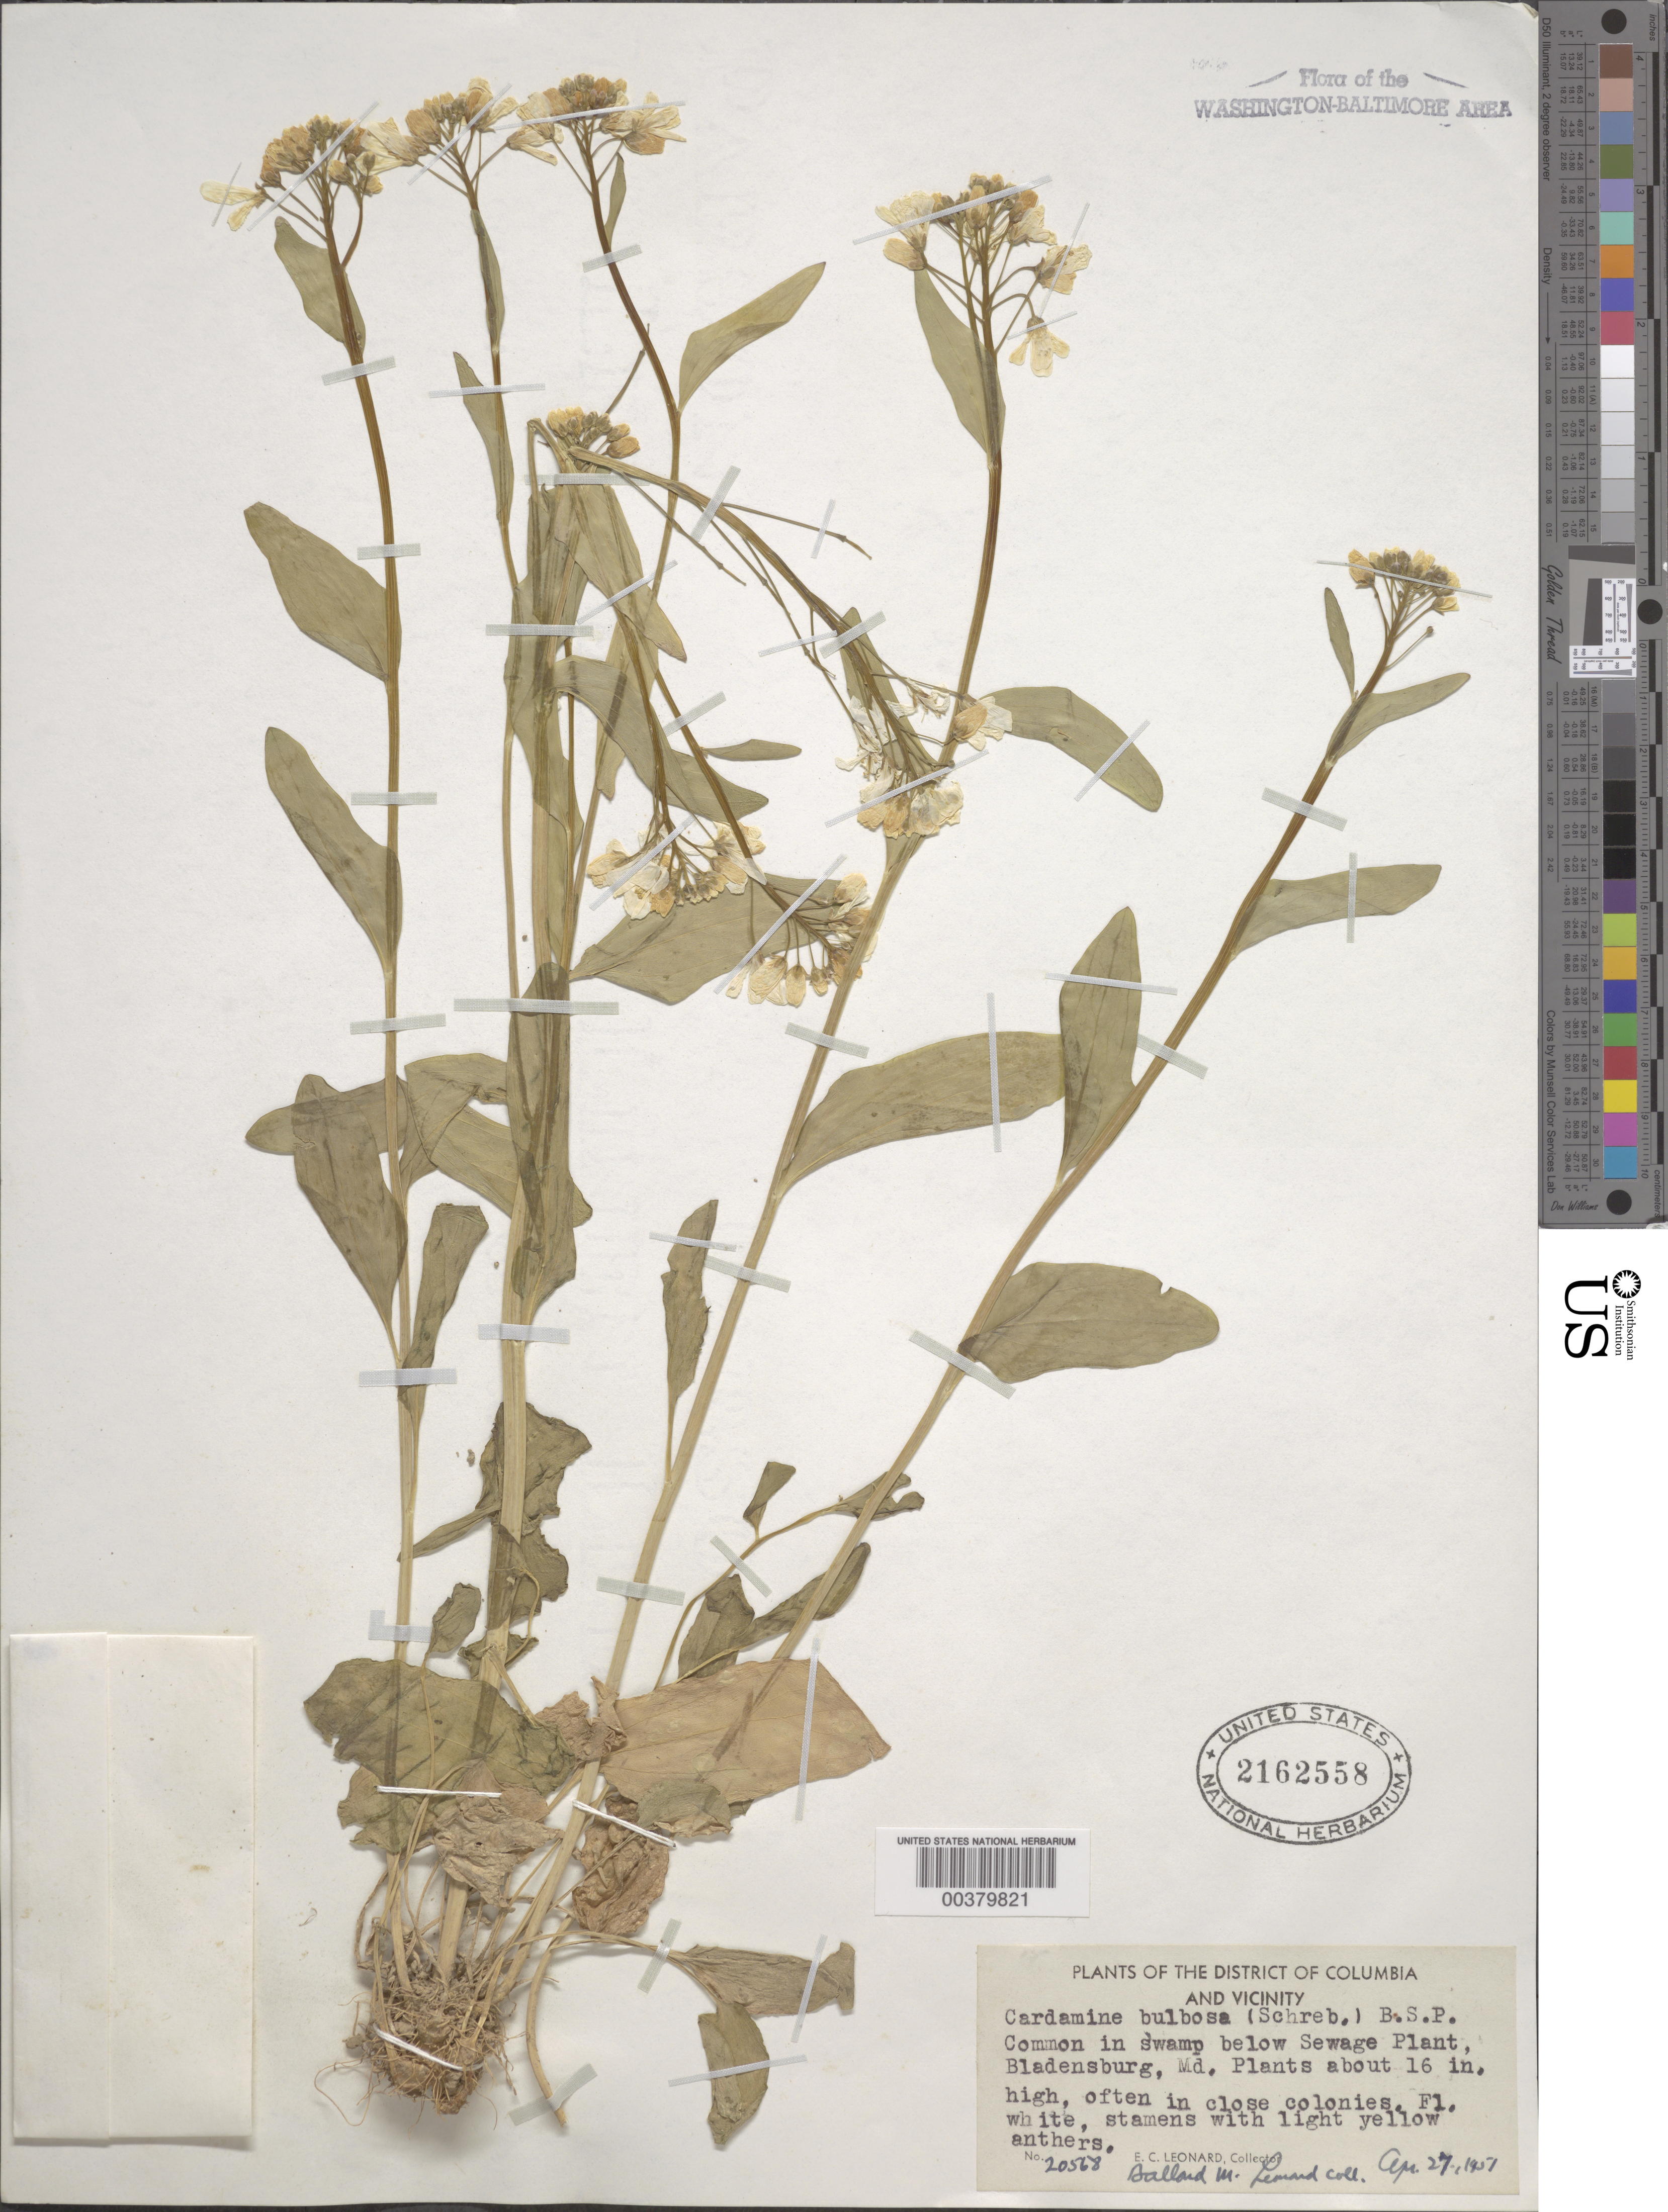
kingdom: Plantae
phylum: Tracheophyta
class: Magnoliopsida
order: Brassicales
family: Brassicaceae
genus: Cardamine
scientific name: Cardamine bulbosa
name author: (Schreb. ex Muhl.) Britton et al.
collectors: B. M. Leonard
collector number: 20568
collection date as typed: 27 Apr 1951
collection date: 1951-04-27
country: United States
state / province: Maryland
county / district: Prince George's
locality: Below Sewage Plant, Bladensburg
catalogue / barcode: US 2162558